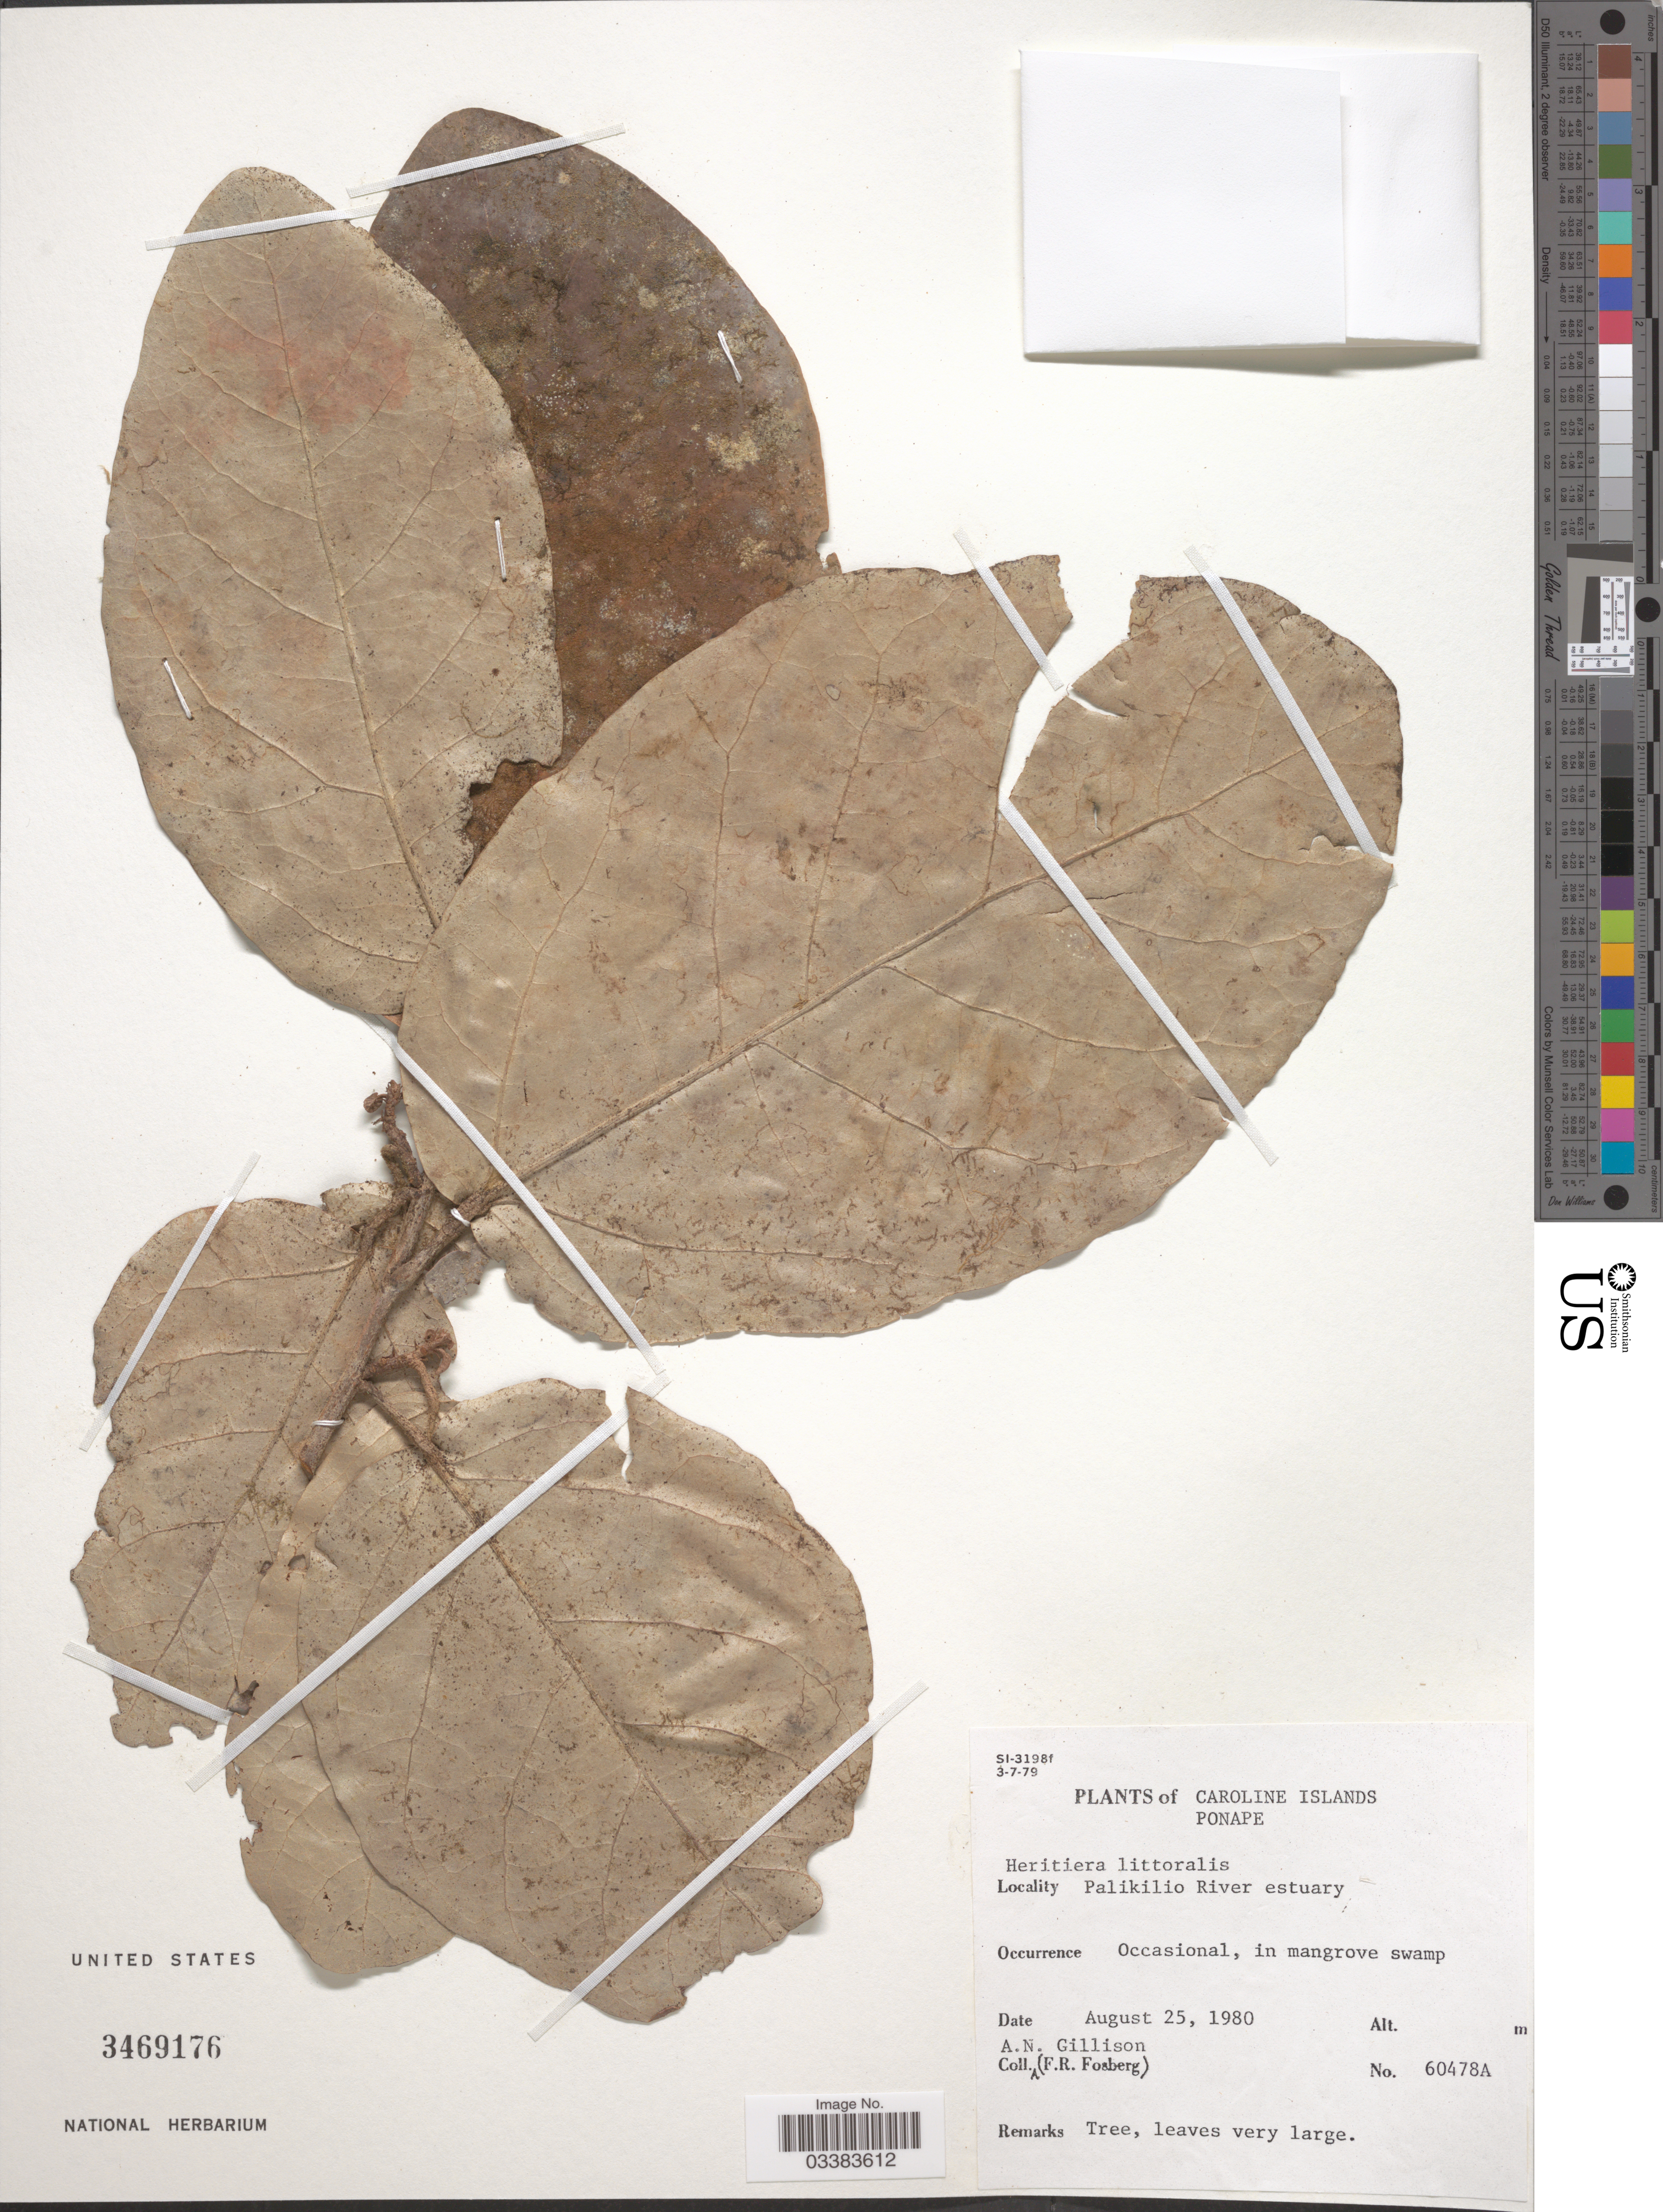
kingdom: Plantae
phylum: Tracheophyta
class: Magnoliopsida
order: Malvales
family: Malvaceae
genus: Heritiera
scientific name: Heritiera littoralis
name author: Aiton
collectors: A. Gillison & F. R. Fosberg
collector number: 60478A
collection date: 1980-08-25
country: Micronesia, Federated States of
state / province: Pohnpei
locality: Caroline Islands. Ponape. Palikilio River estuary.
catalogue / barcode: US 3469176